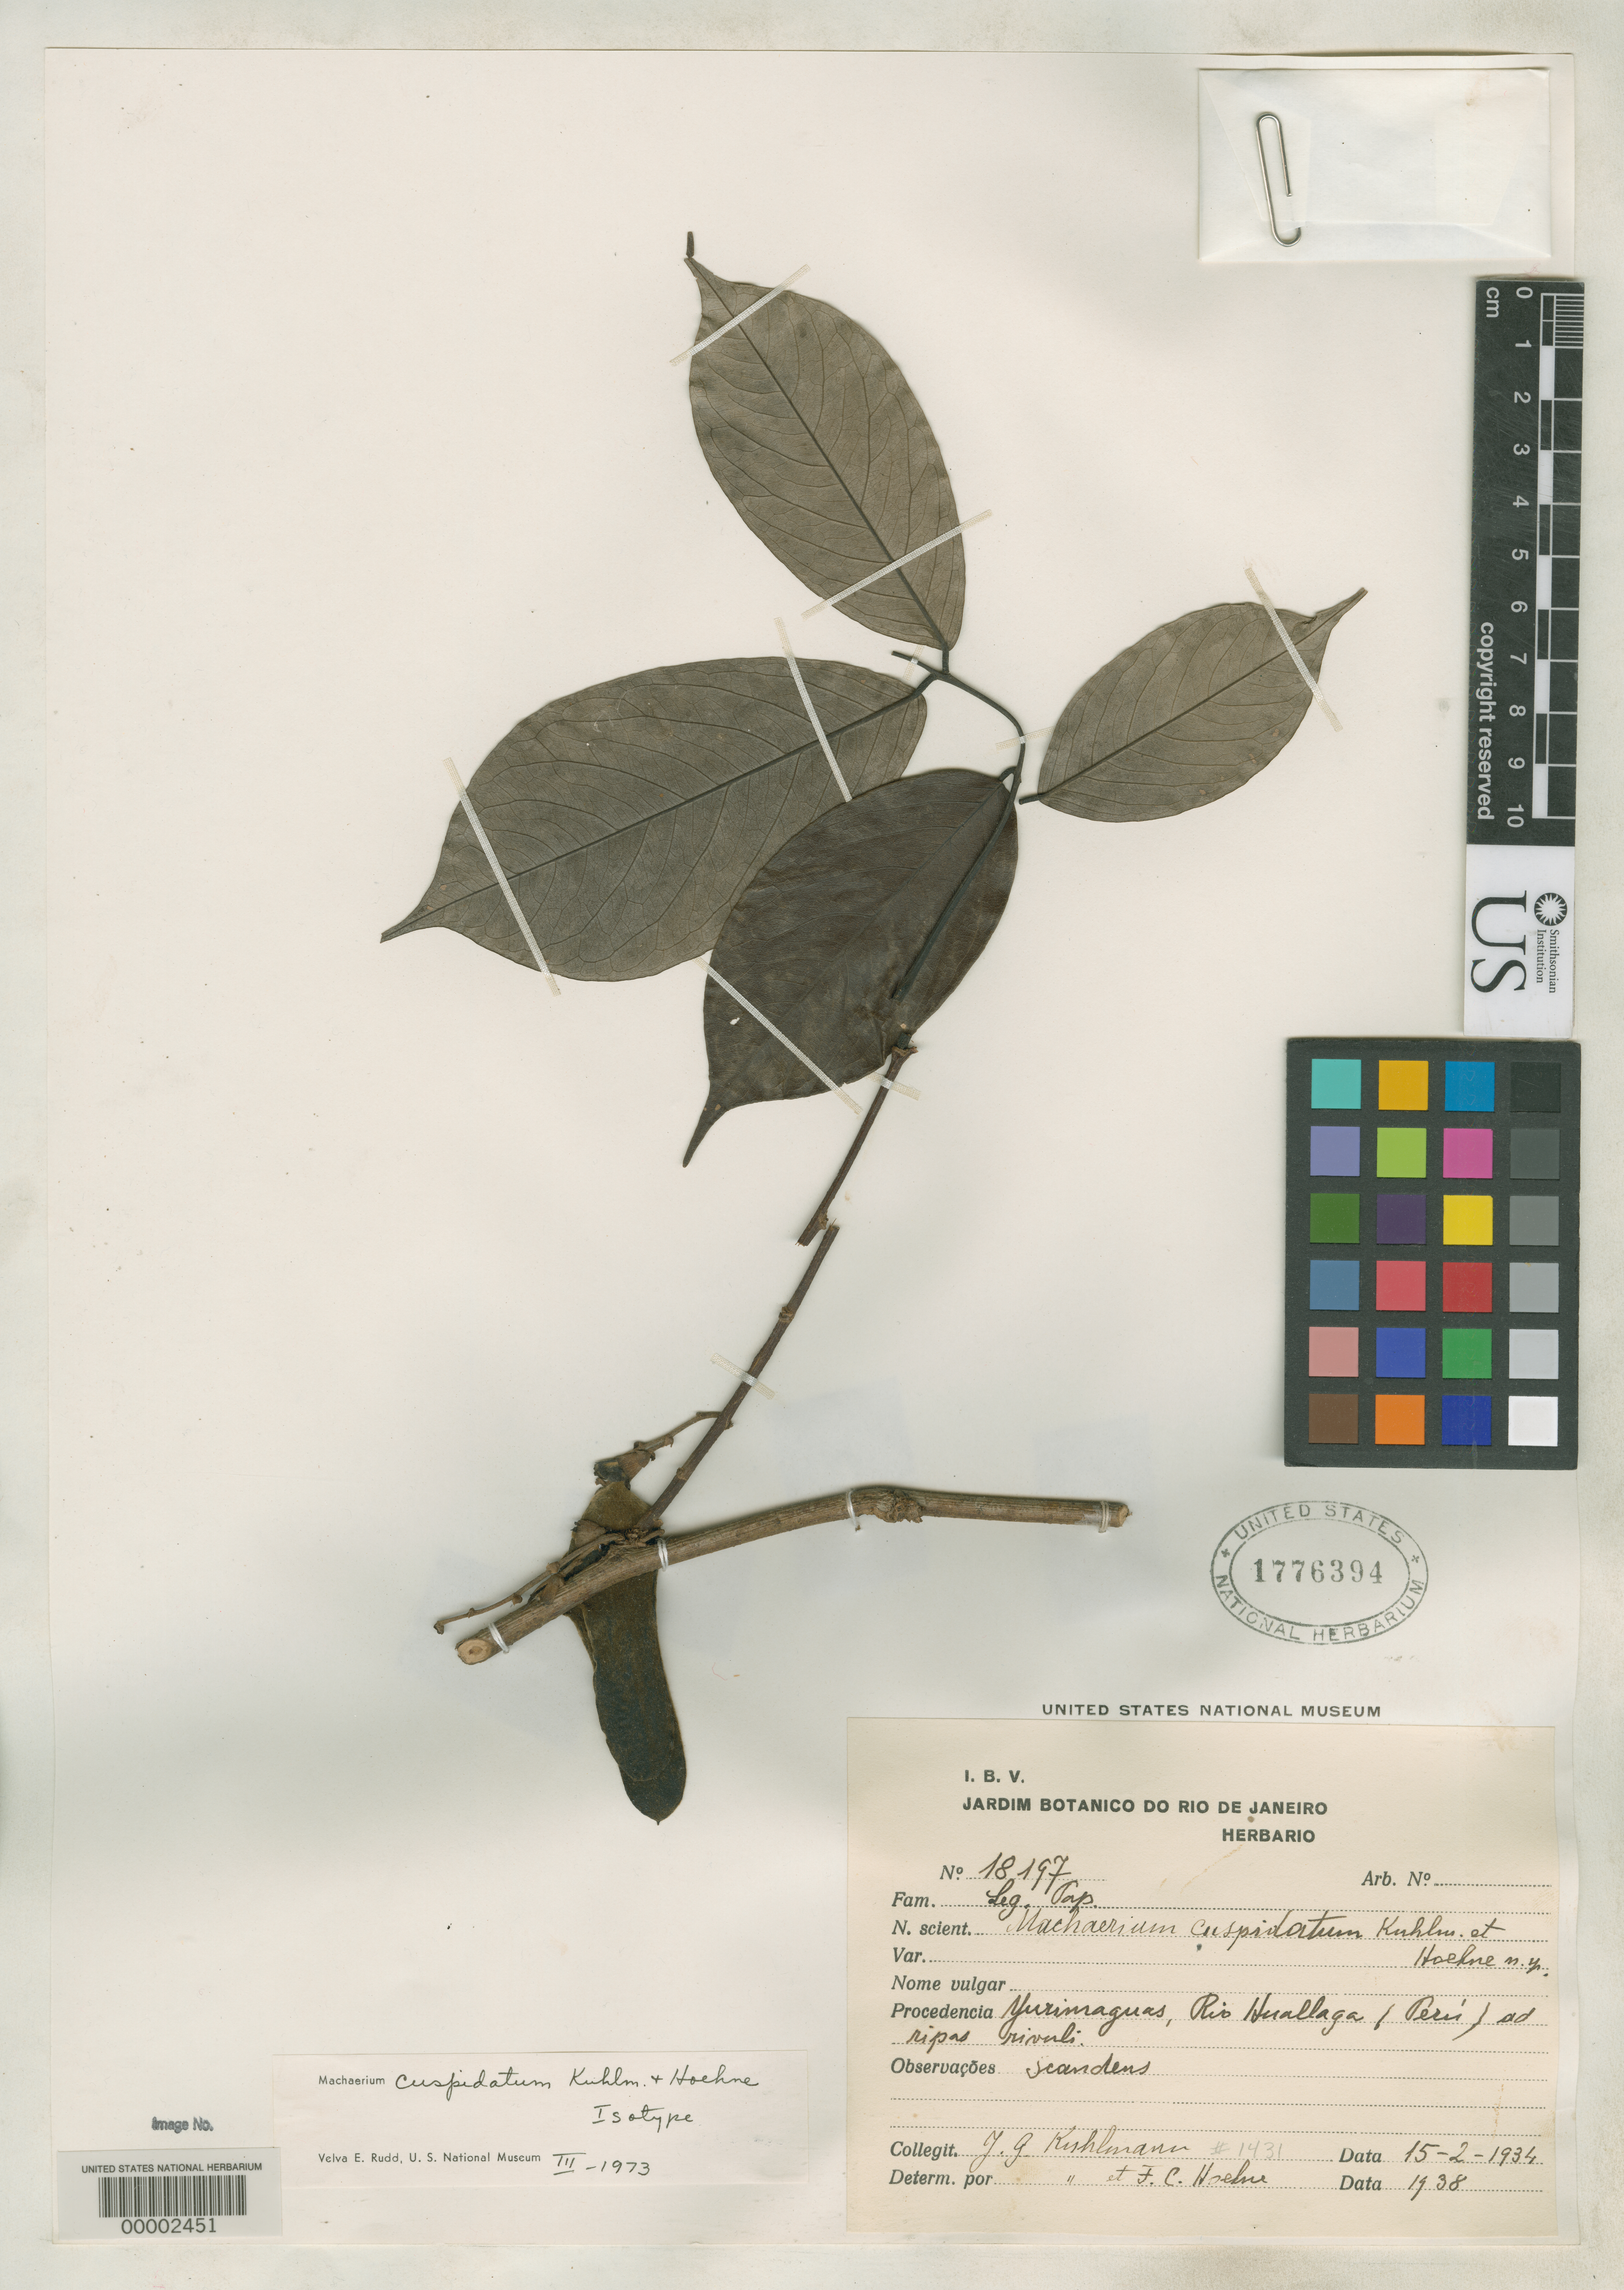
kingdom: Plantae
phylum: Tracheophyta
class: Magnoliopsida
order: Fabales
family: Fabaceae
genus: Machaerium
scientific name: Machaerium cuspidatum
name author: Kuhlm. & Hoehne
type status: Isotype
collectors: J. G. Kuhlmann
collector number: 1431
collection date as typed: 15 Feb 1934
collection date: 1934-02-15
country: Peru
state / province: Loreto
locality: Yurimaguas, lower Rio Huallaga.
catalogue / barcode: US 1776394